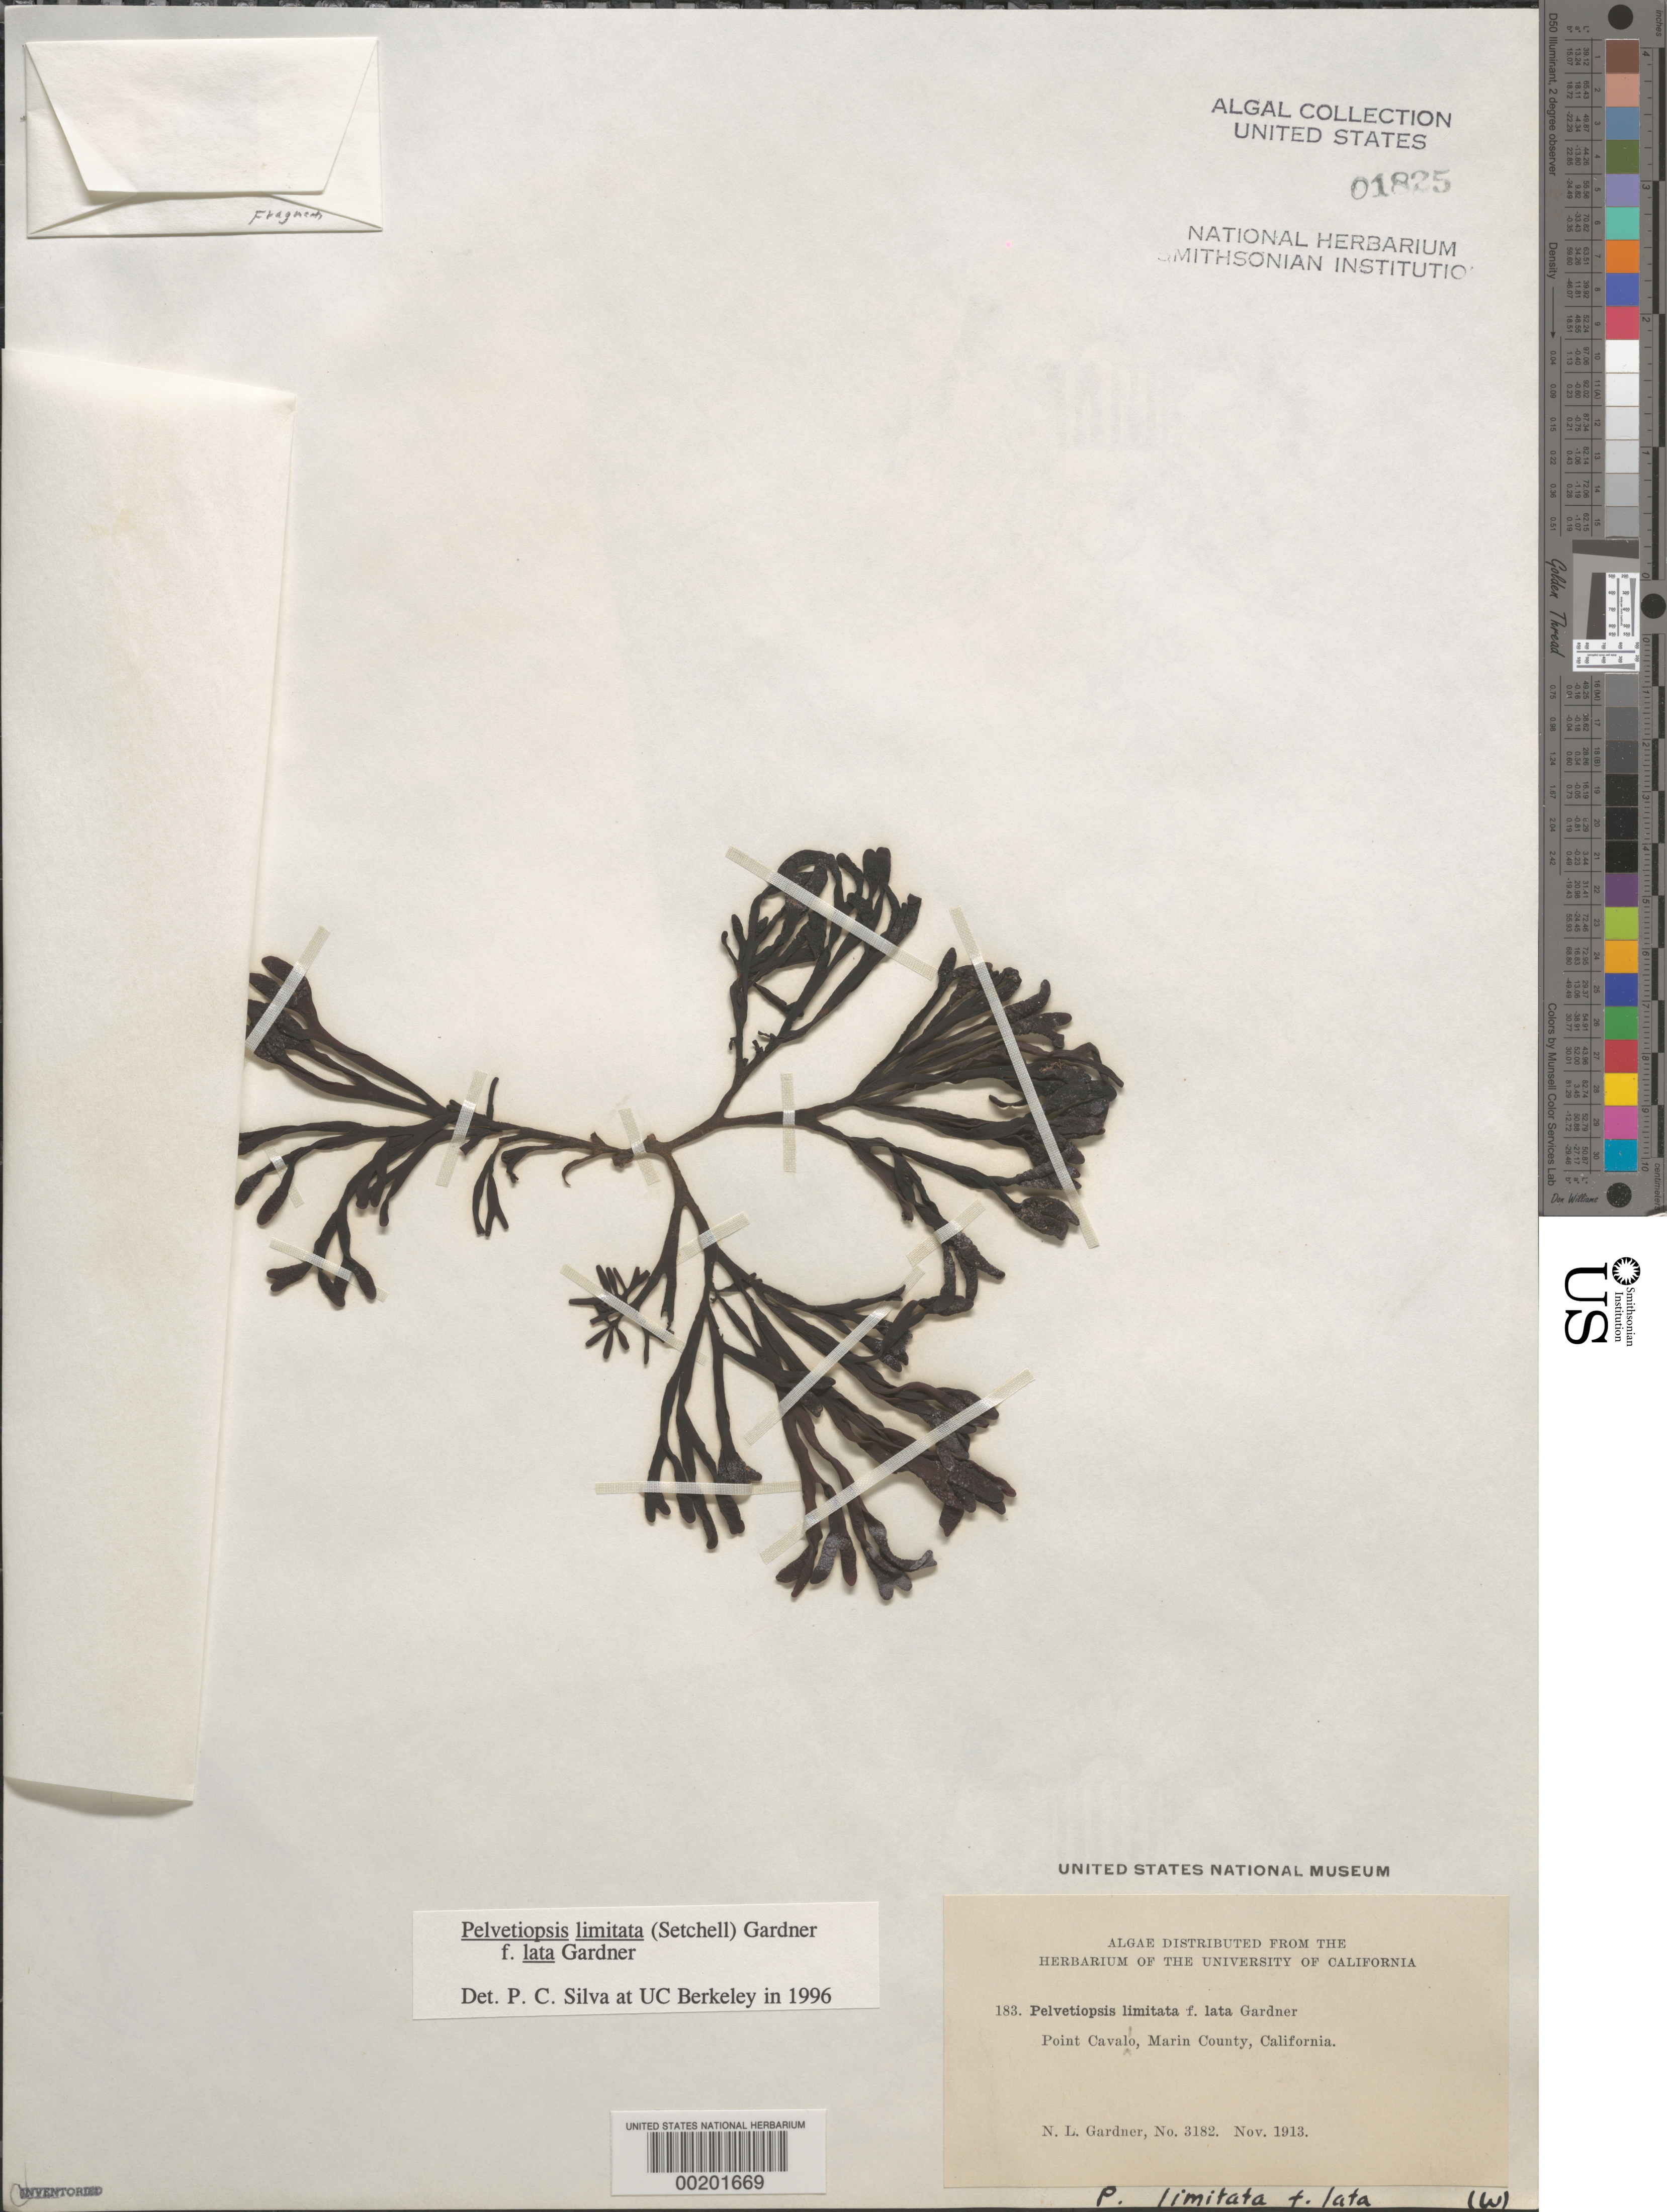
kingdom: Chromista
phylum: Ochrophyta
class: Phaeophyceae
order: Fucales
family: Fucaceae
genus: Pelvetiopsis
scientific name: Pelvetiopsis limitata f. lata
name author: N.L. Gardner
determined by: Silva, P. C.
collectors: N. Gardner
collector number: NLG 3182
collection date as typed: Nov 1913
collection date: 1913-11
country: United States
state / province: California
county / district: Marin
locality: Point Cavallo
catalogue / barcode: US 1825